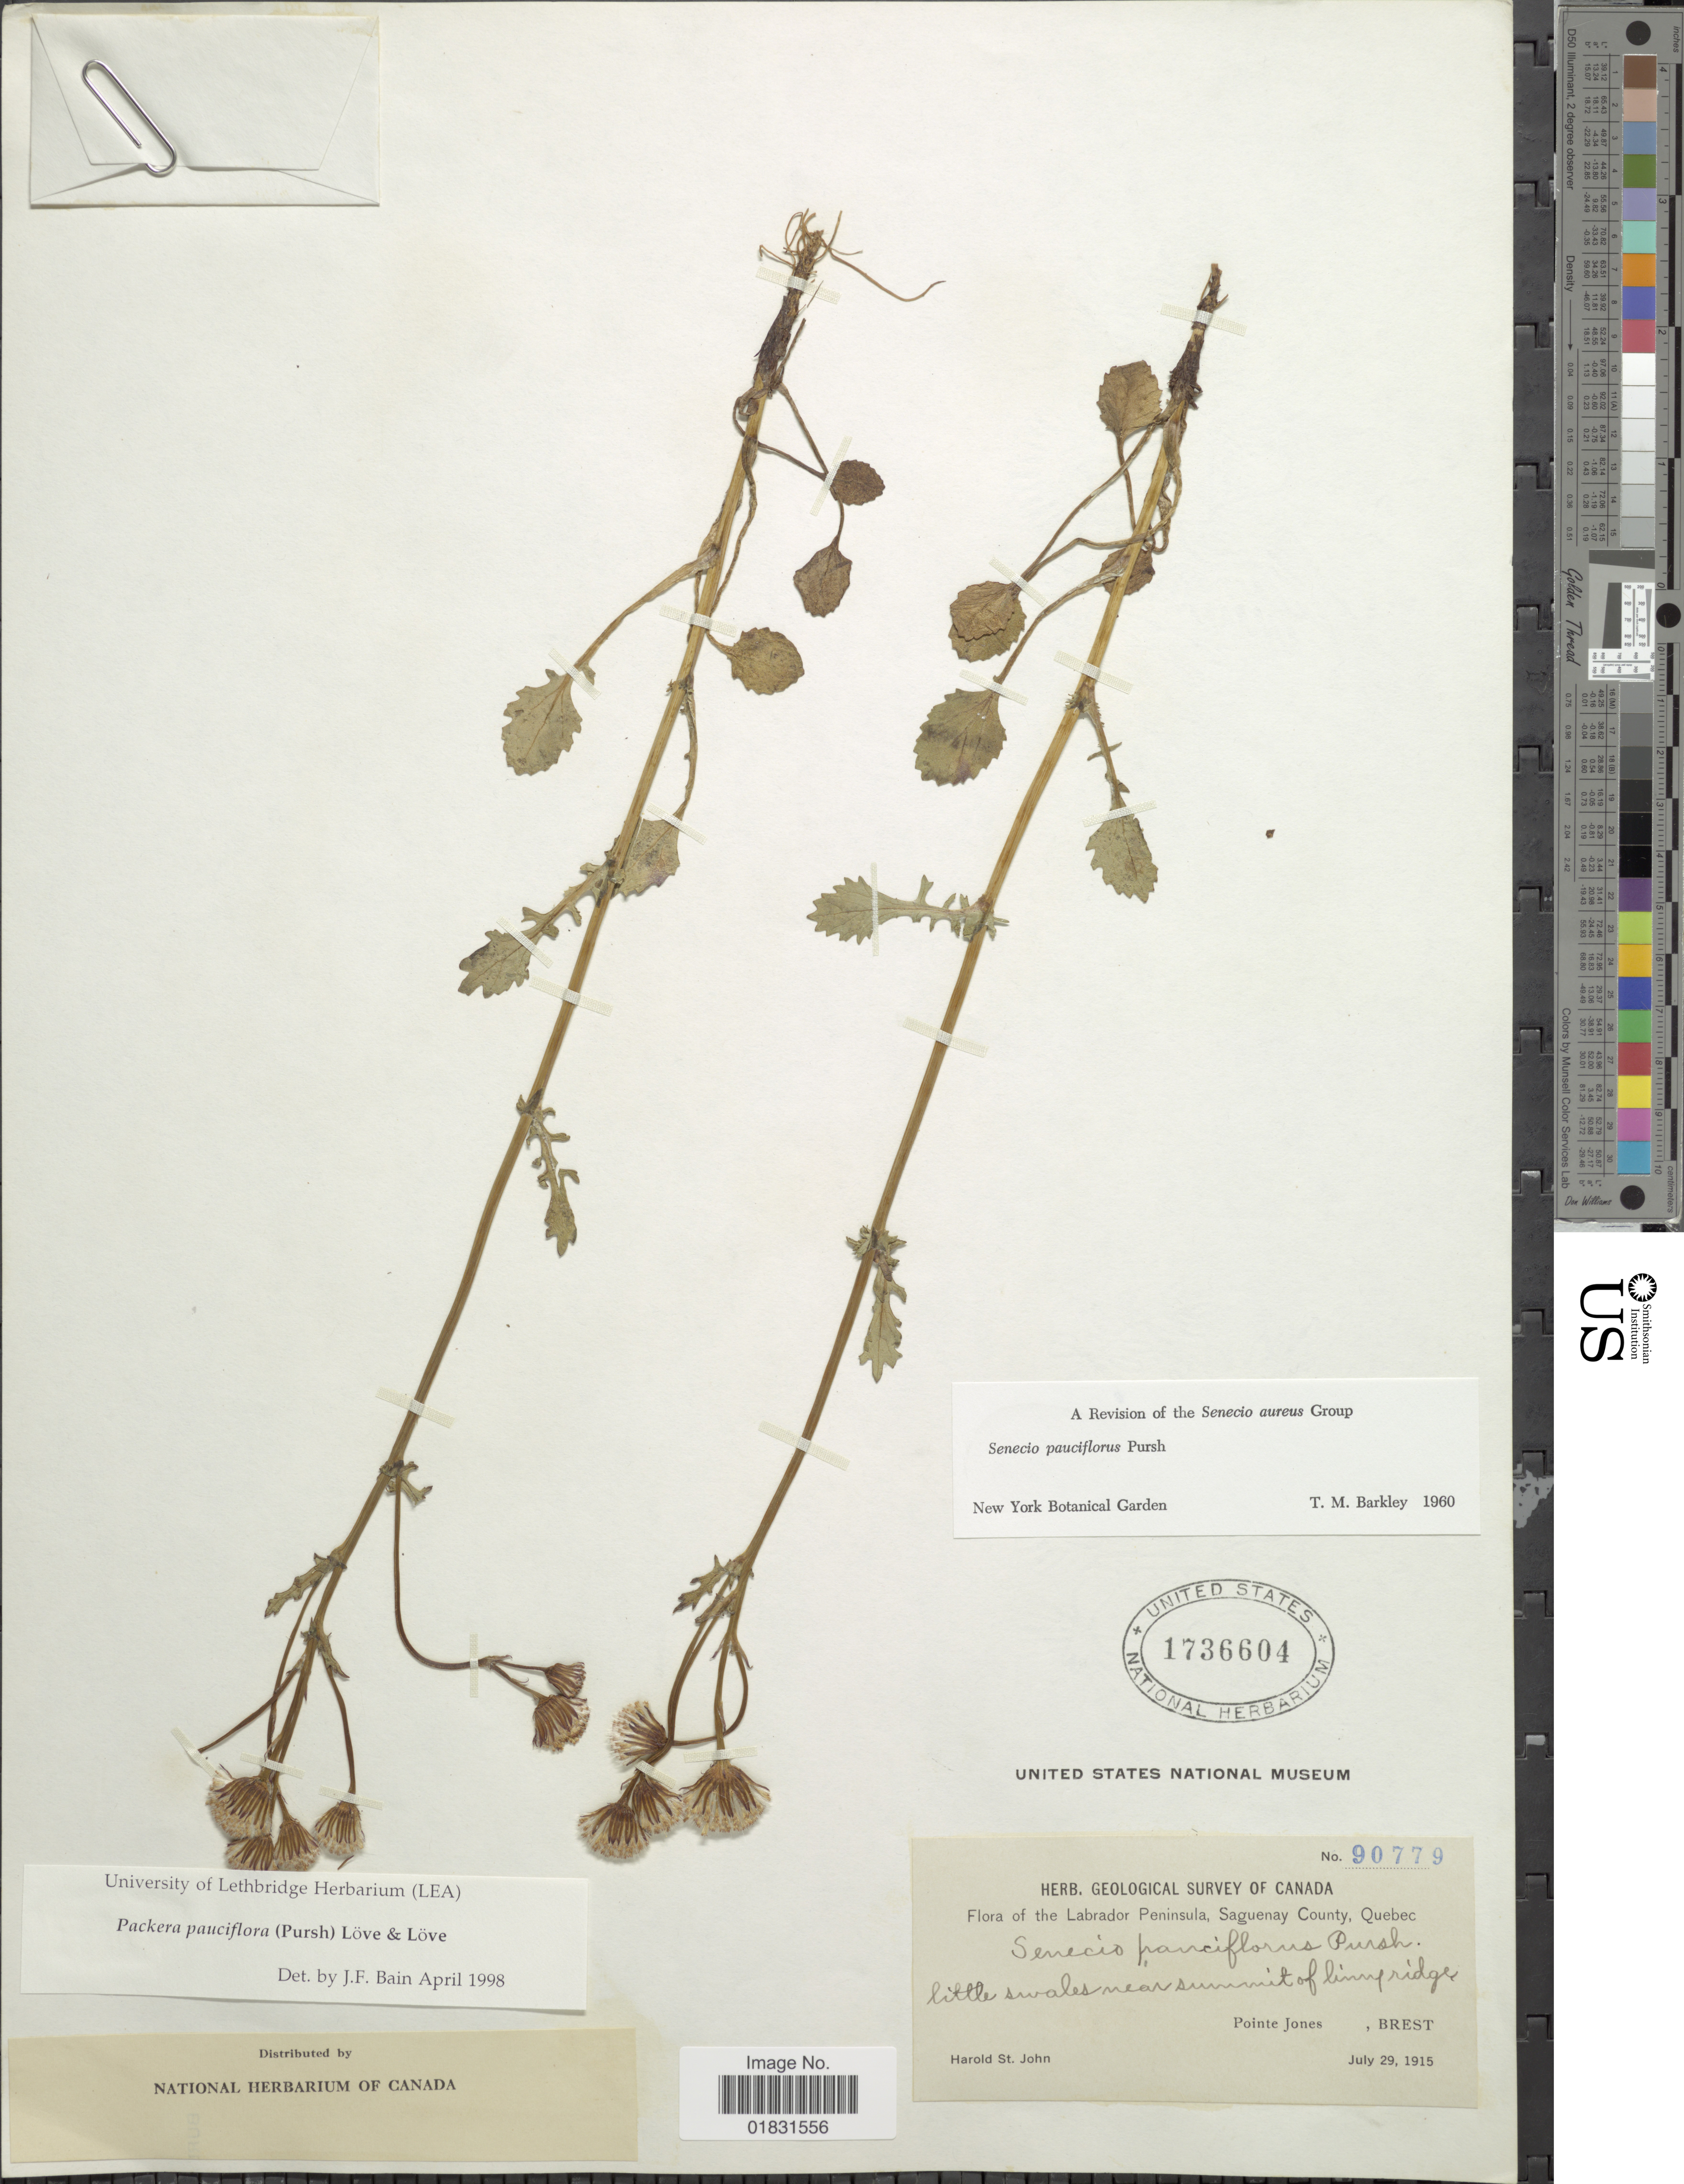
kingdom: Plantae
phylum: Tracheophyta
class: Magnoliopsida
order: Asterales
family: Asteraceae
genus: Packera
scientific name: Packera pauciflora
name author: (Pursh) W.A. Weber & Á. Löve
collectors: H. St. John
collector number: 90779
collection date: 1915-07-29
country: Canada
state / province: Quebec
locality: The Labrador Peninsula, Saguenay County, little swales near summit of living ridge, Pointe Jones, Brest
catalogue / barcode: US 1736604